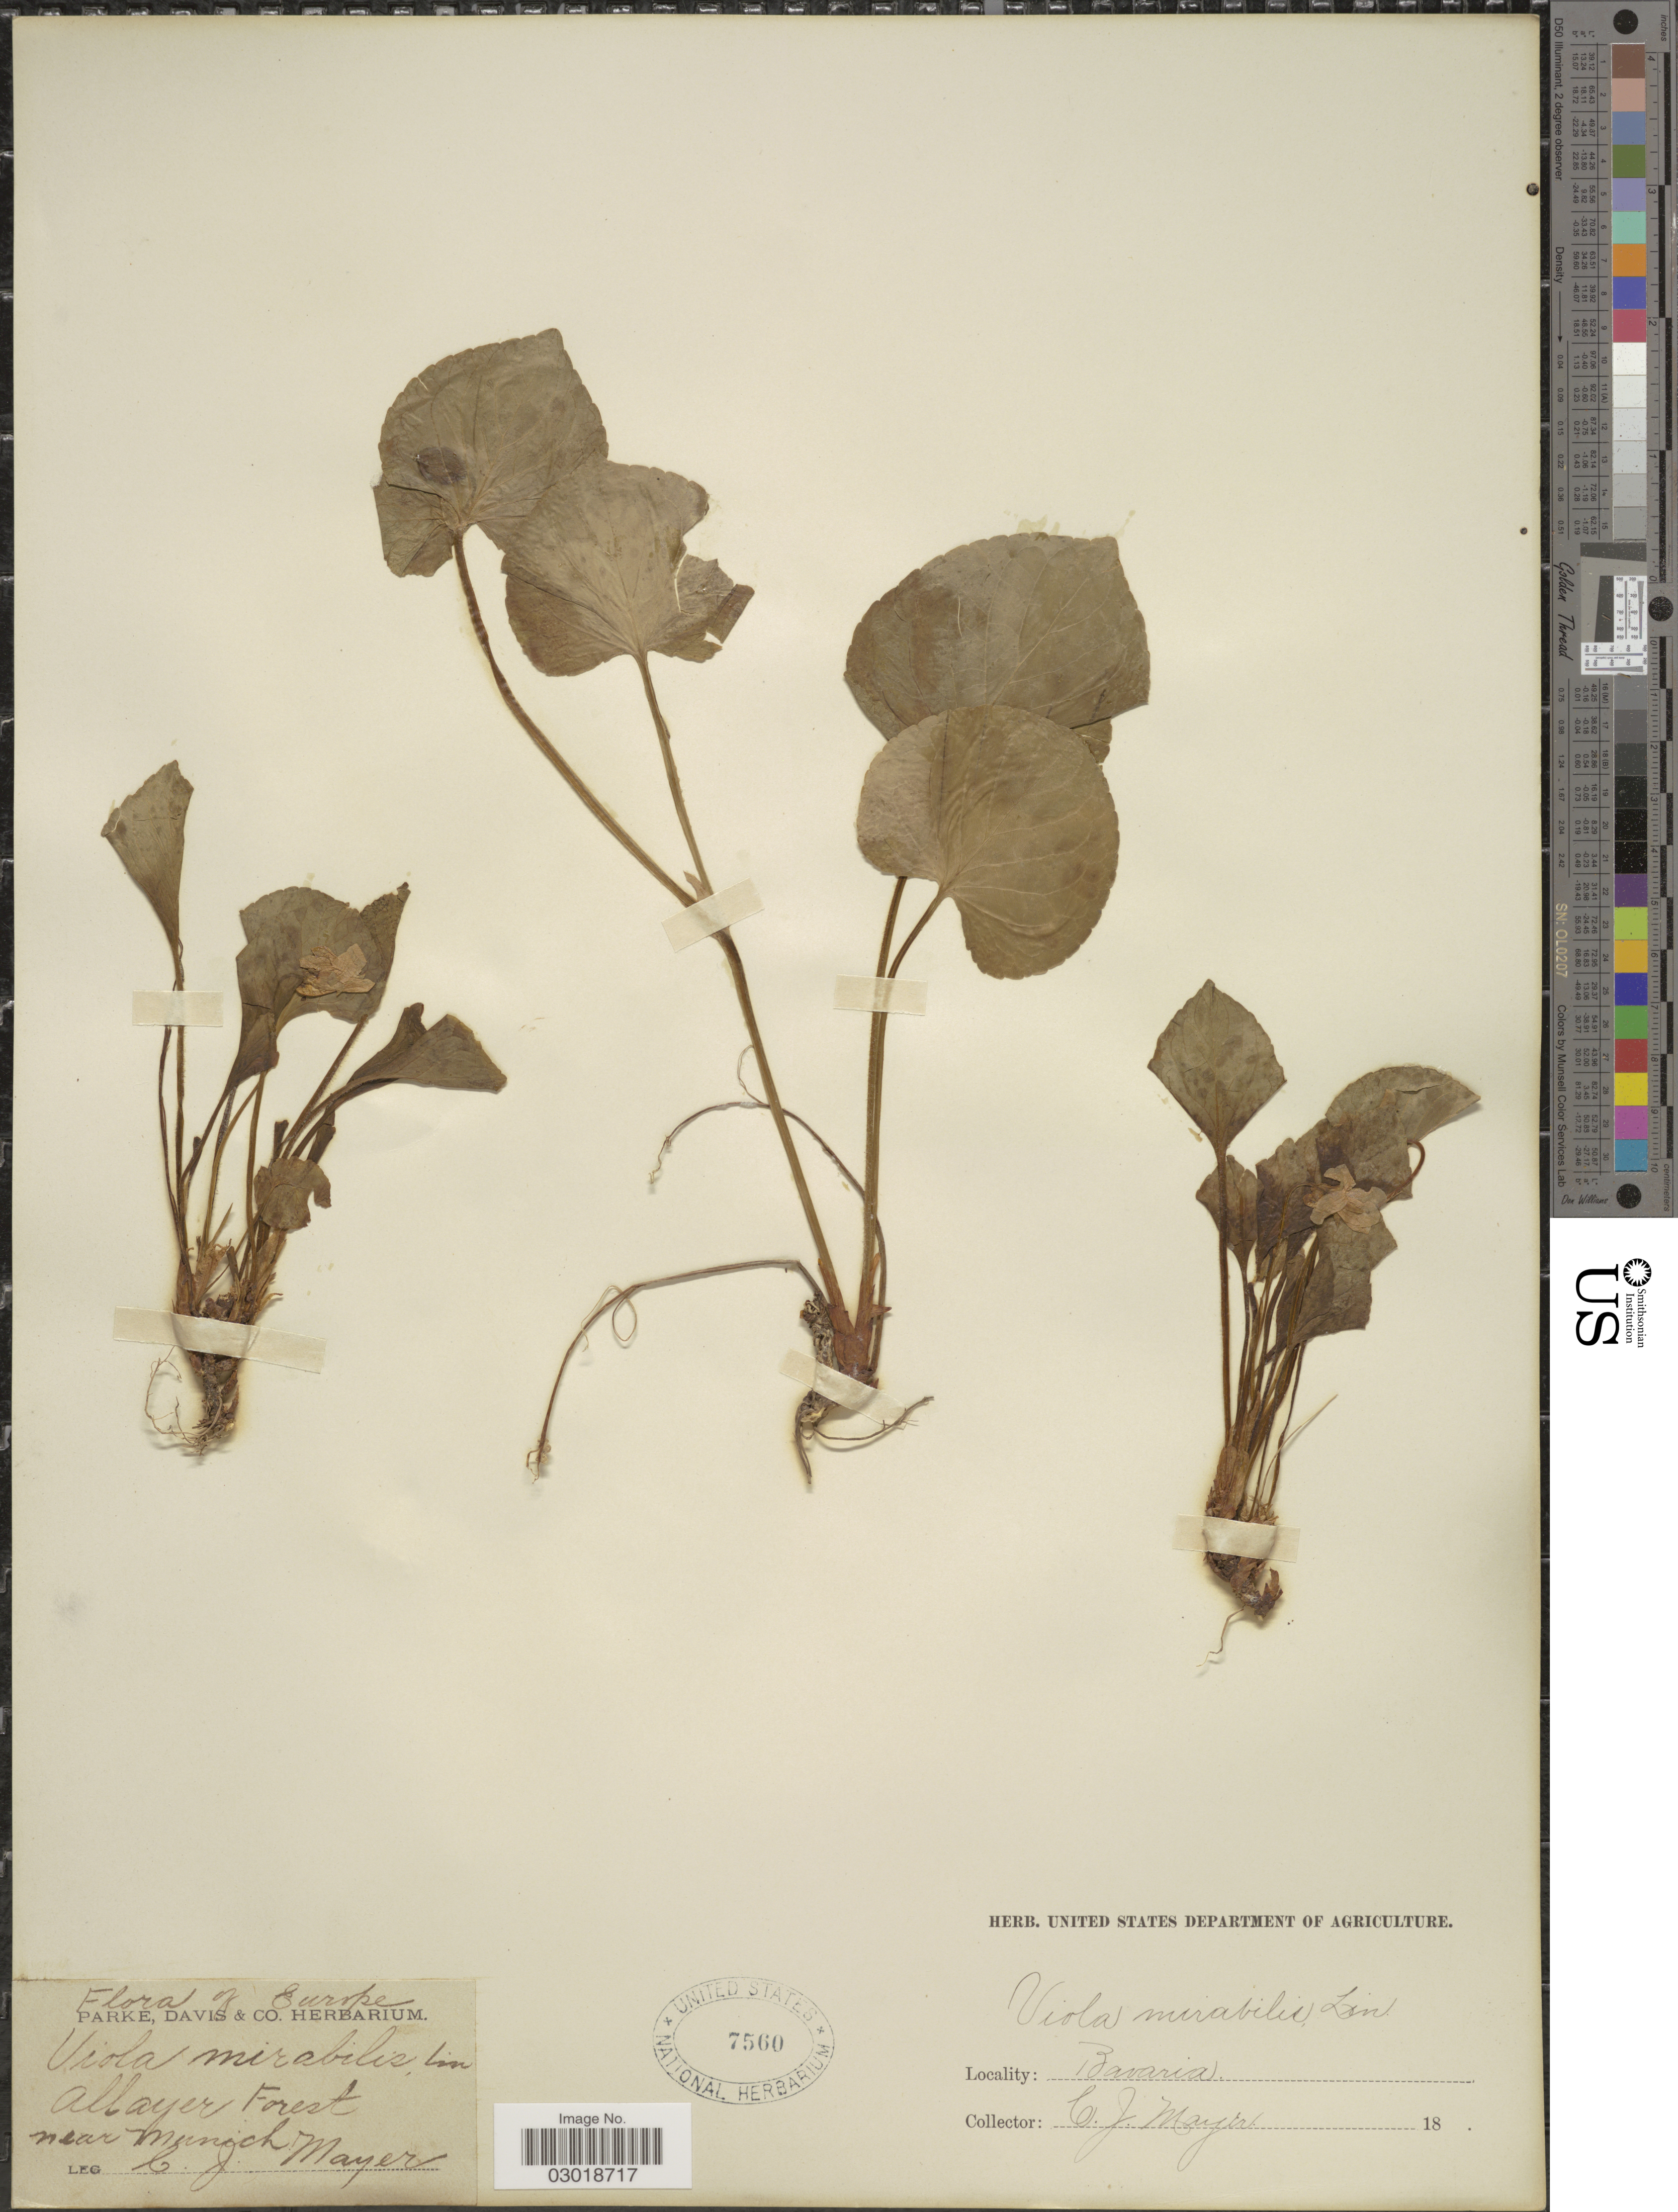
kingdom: Plantae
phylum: Tracheophyta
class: Magnoliopsida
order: Malpighiales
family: Violaceae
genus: Viola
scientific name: Viola mirabilis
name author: L.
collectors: C. Mayer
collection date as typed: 18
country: Germany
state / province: Bayern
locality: Bavaria, Allayer Forest near Munich.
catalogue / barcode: US 7560